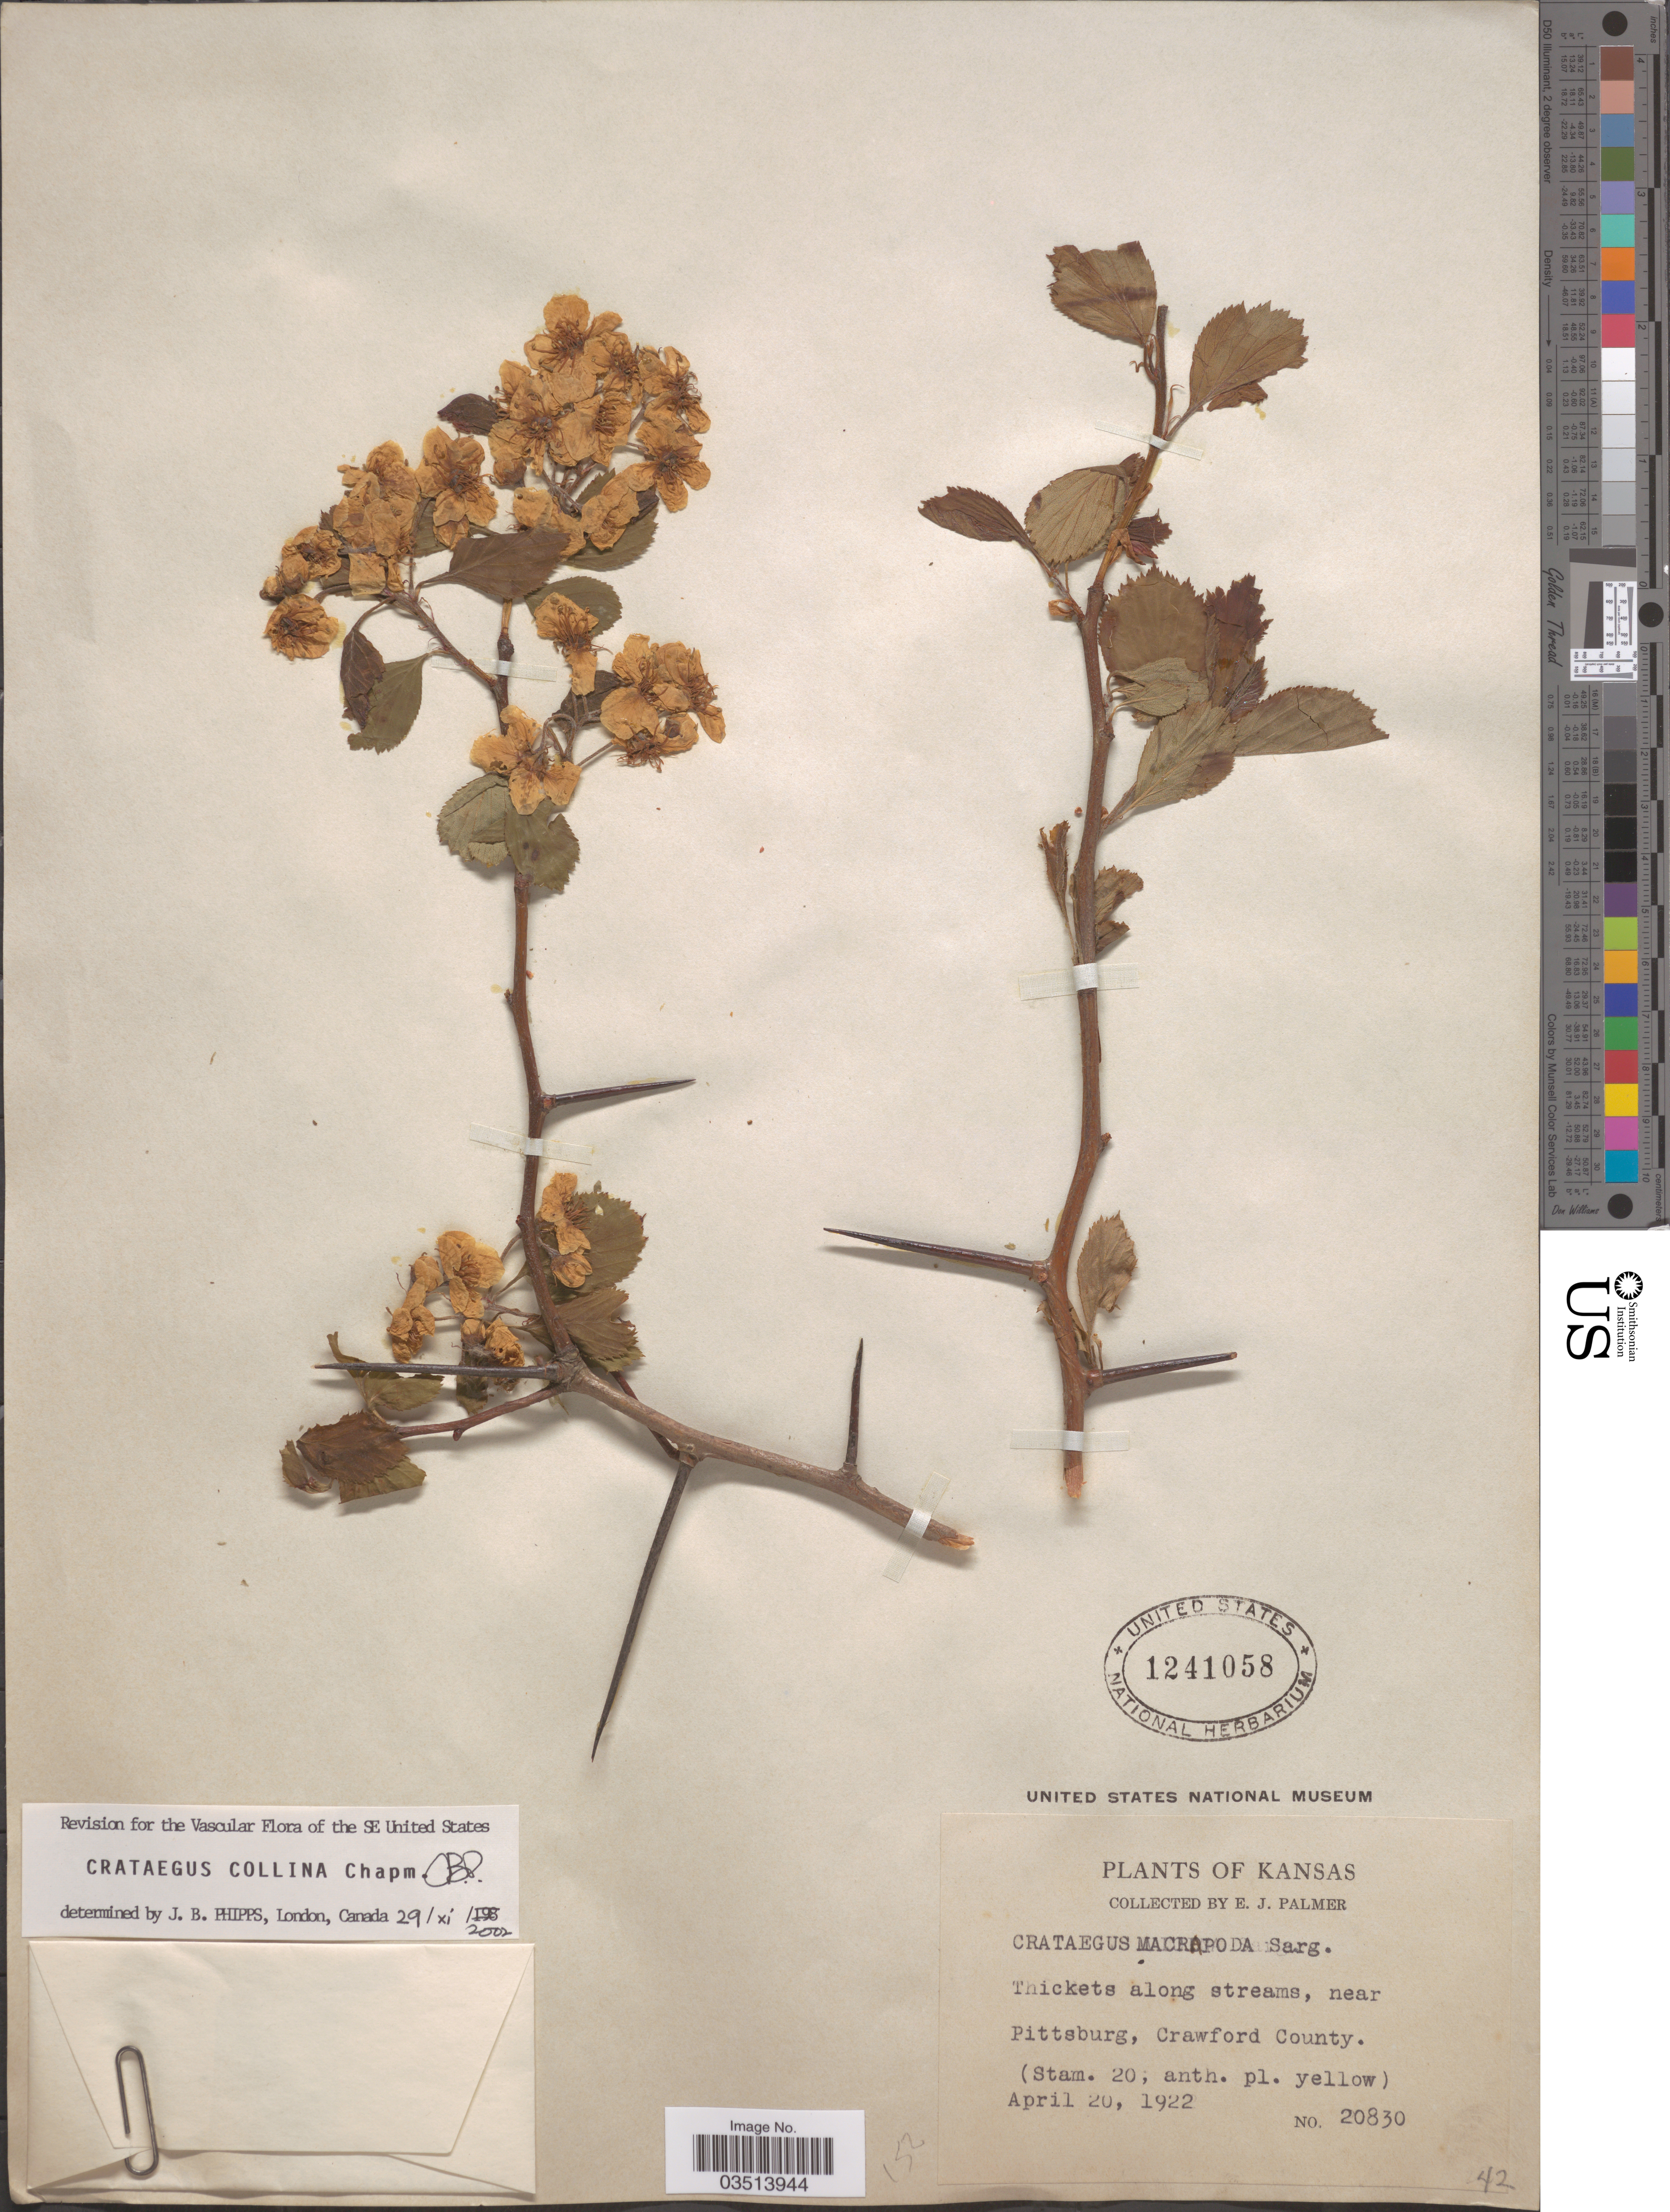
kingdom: Plantae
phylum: Tracheophyta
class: Magnoliopsida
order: Rosales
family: Rosaceae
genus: Crataegus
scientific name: Crataegus collina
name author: Chapm.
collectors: E. J. Palmer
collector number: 20830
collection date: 1922-04-20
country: United States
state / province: Kansas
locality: Pittsburg, Crawford County.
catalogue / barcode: US 1241058